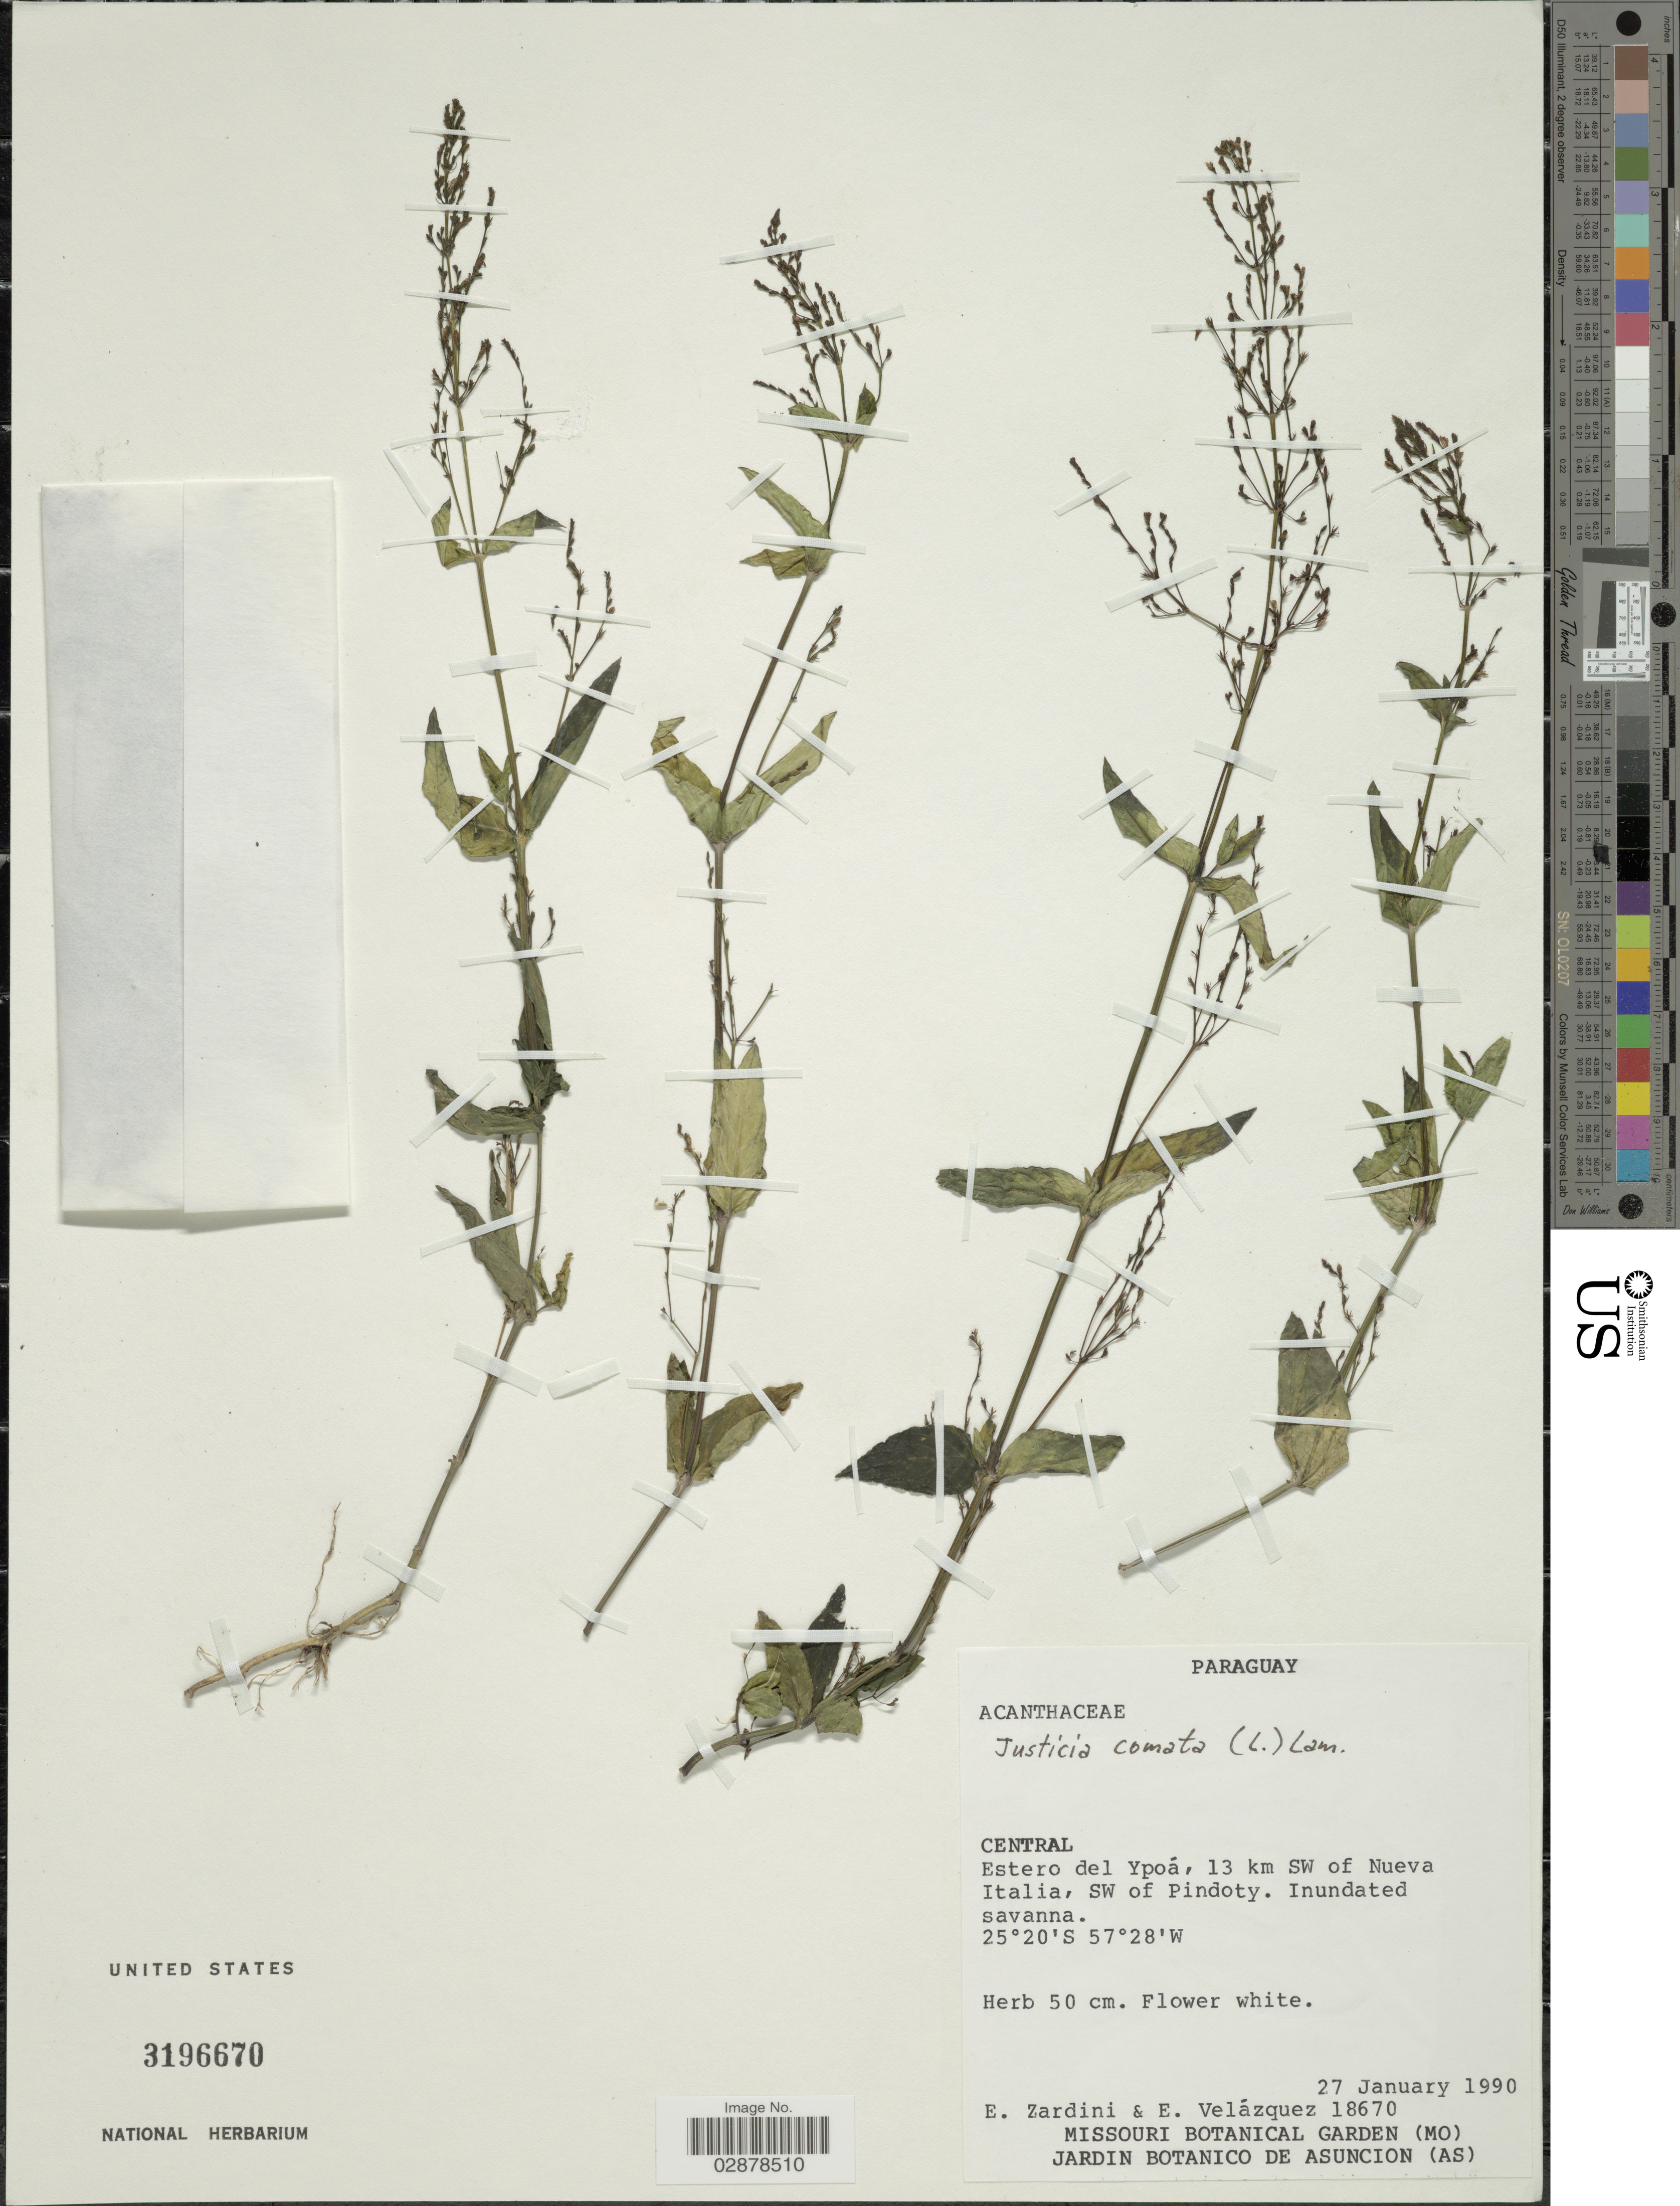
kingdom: Plantae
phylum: Tracheophyta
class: Magnoliopsida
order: Lamiales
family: Acanthaceae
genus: Justicia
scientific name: Justicia comata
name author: (L.) Lam.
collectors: E. Zardini & E. Velázquez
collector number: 18670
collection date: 1990-01-27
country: Paraguay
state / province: Central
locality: Estero del Ypoá, 13 km SW of Nueva Italia, SW of Pindoty.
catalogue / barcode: US 3196670